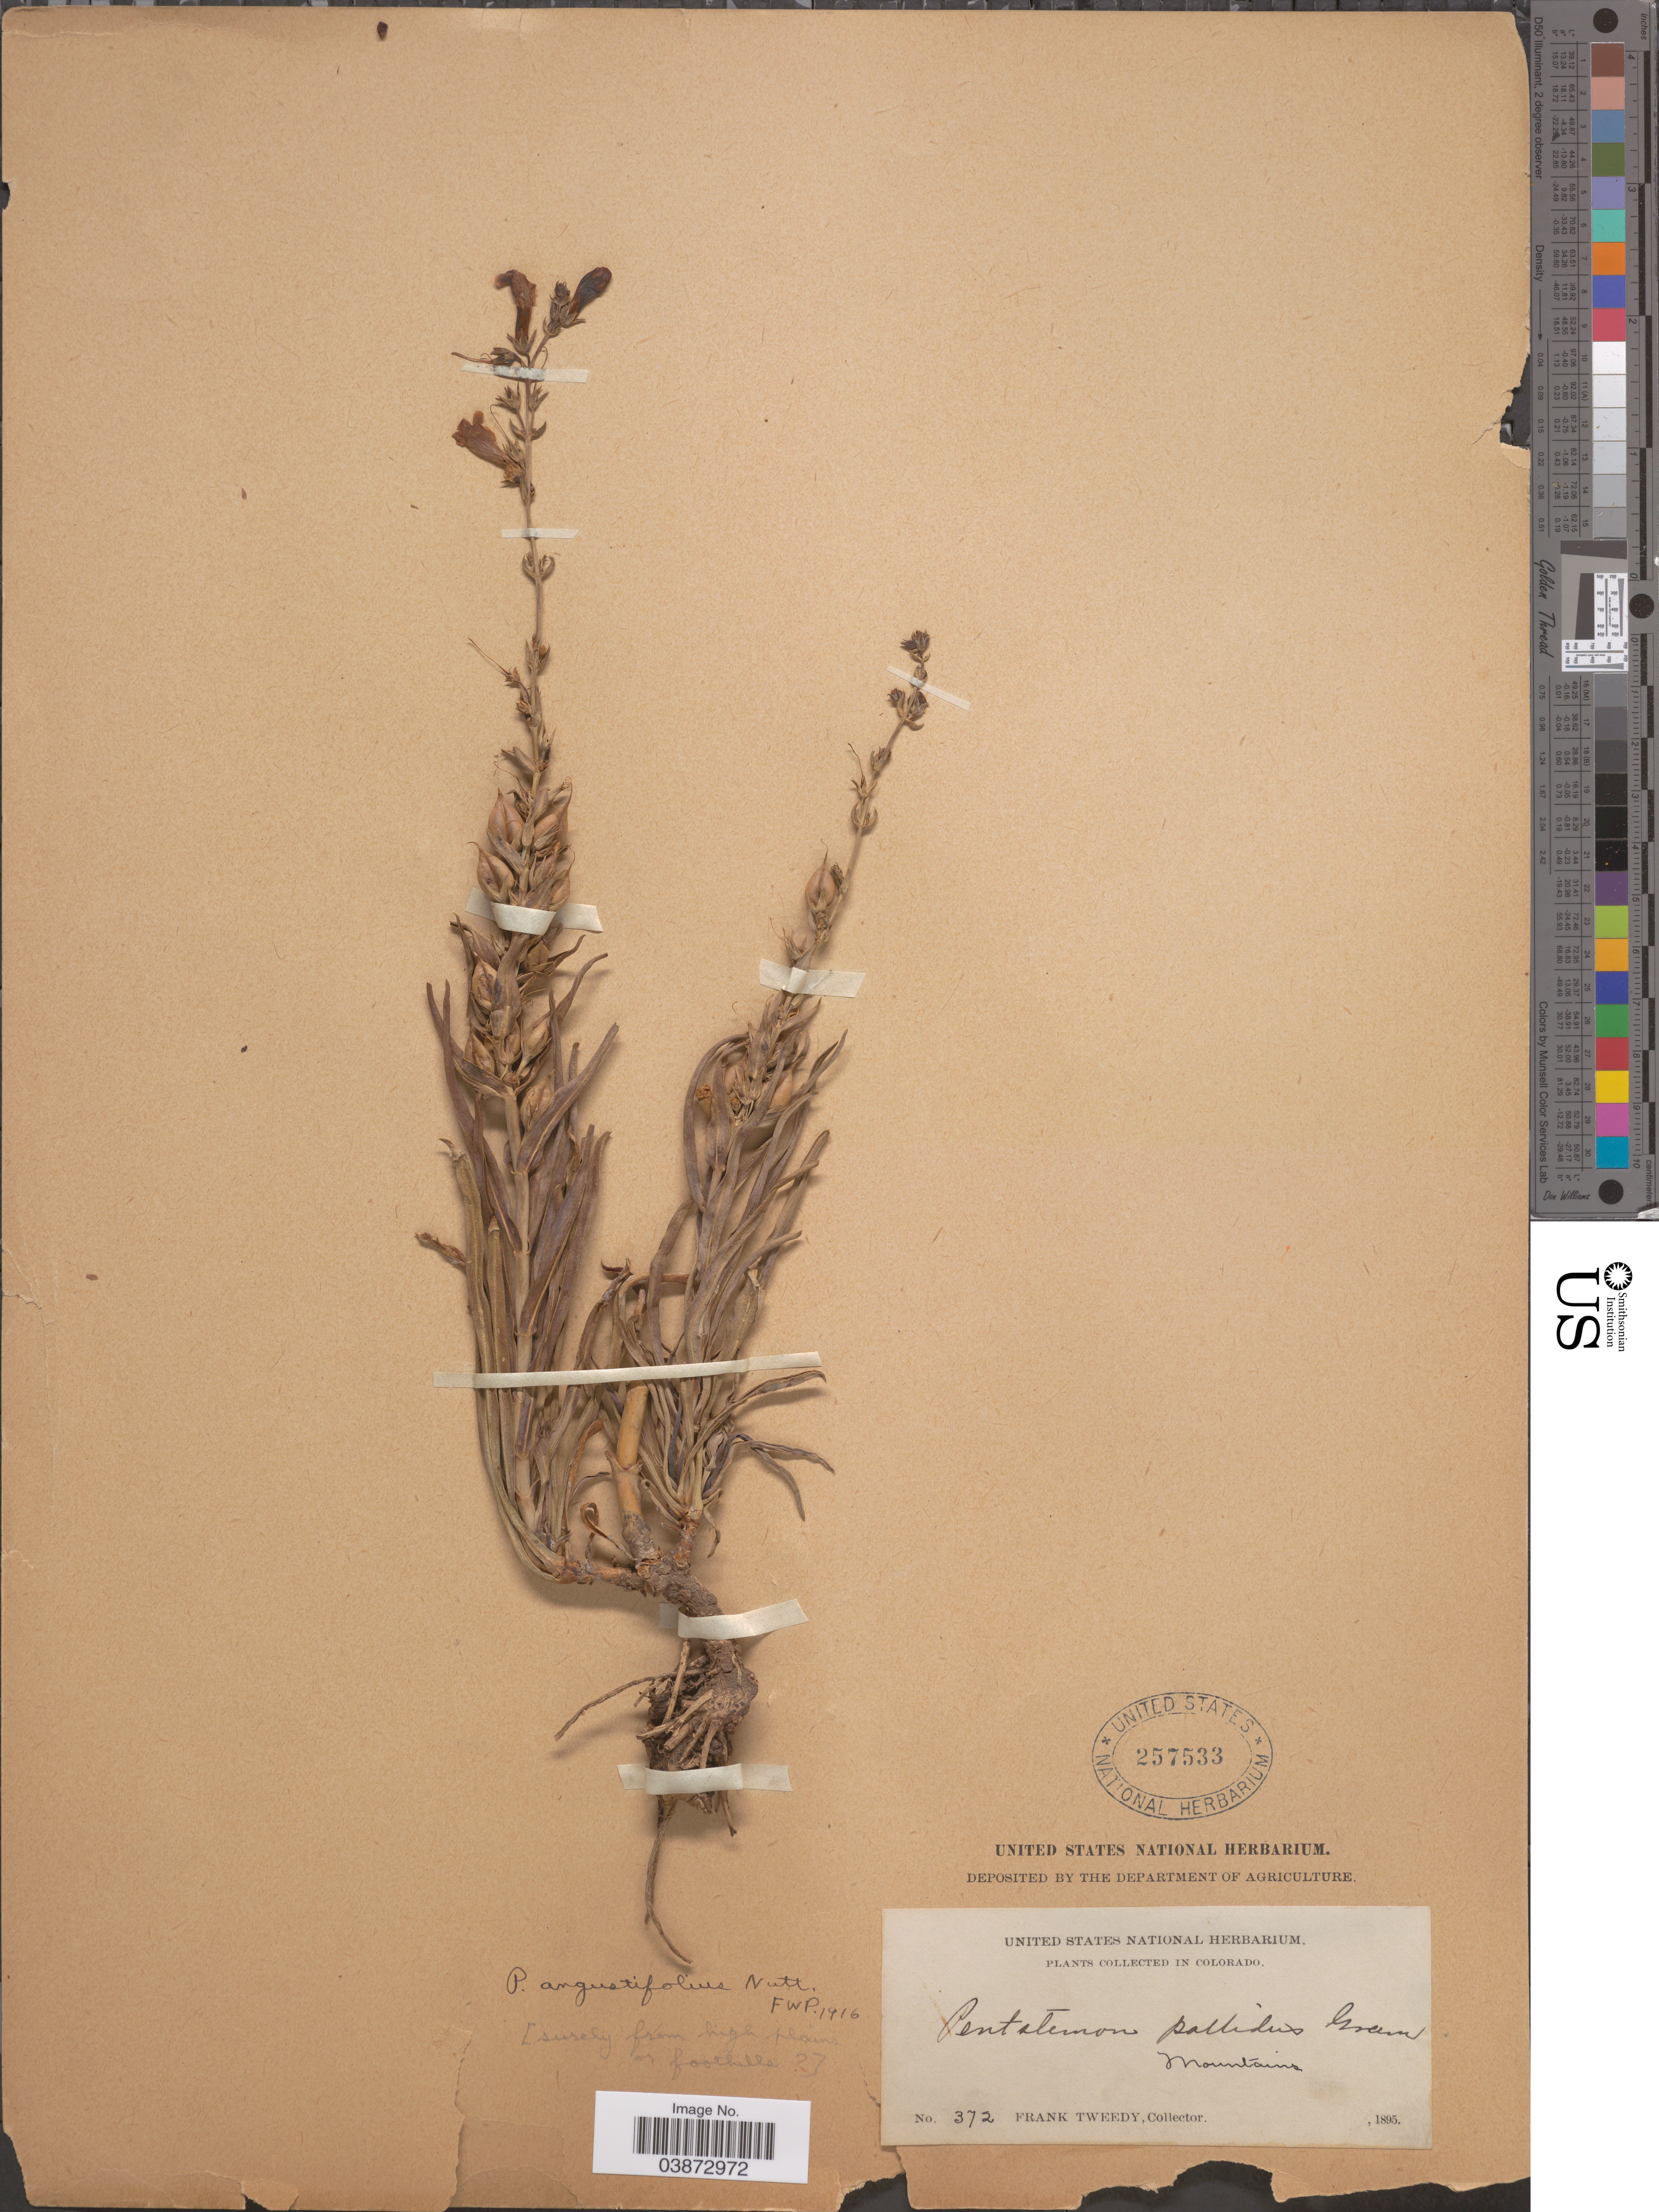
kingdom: Plantae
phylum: Tracheophyta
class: Magnoliopsida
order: Lamiales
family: Plantaginaceae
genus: Penstemon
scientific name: Penstemon angustifolius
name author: Nutt. ex Pursh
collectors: F. Tweedy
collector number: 372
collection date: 1895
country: United States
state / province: Colorado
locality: Mountains.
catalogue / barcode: US 257533